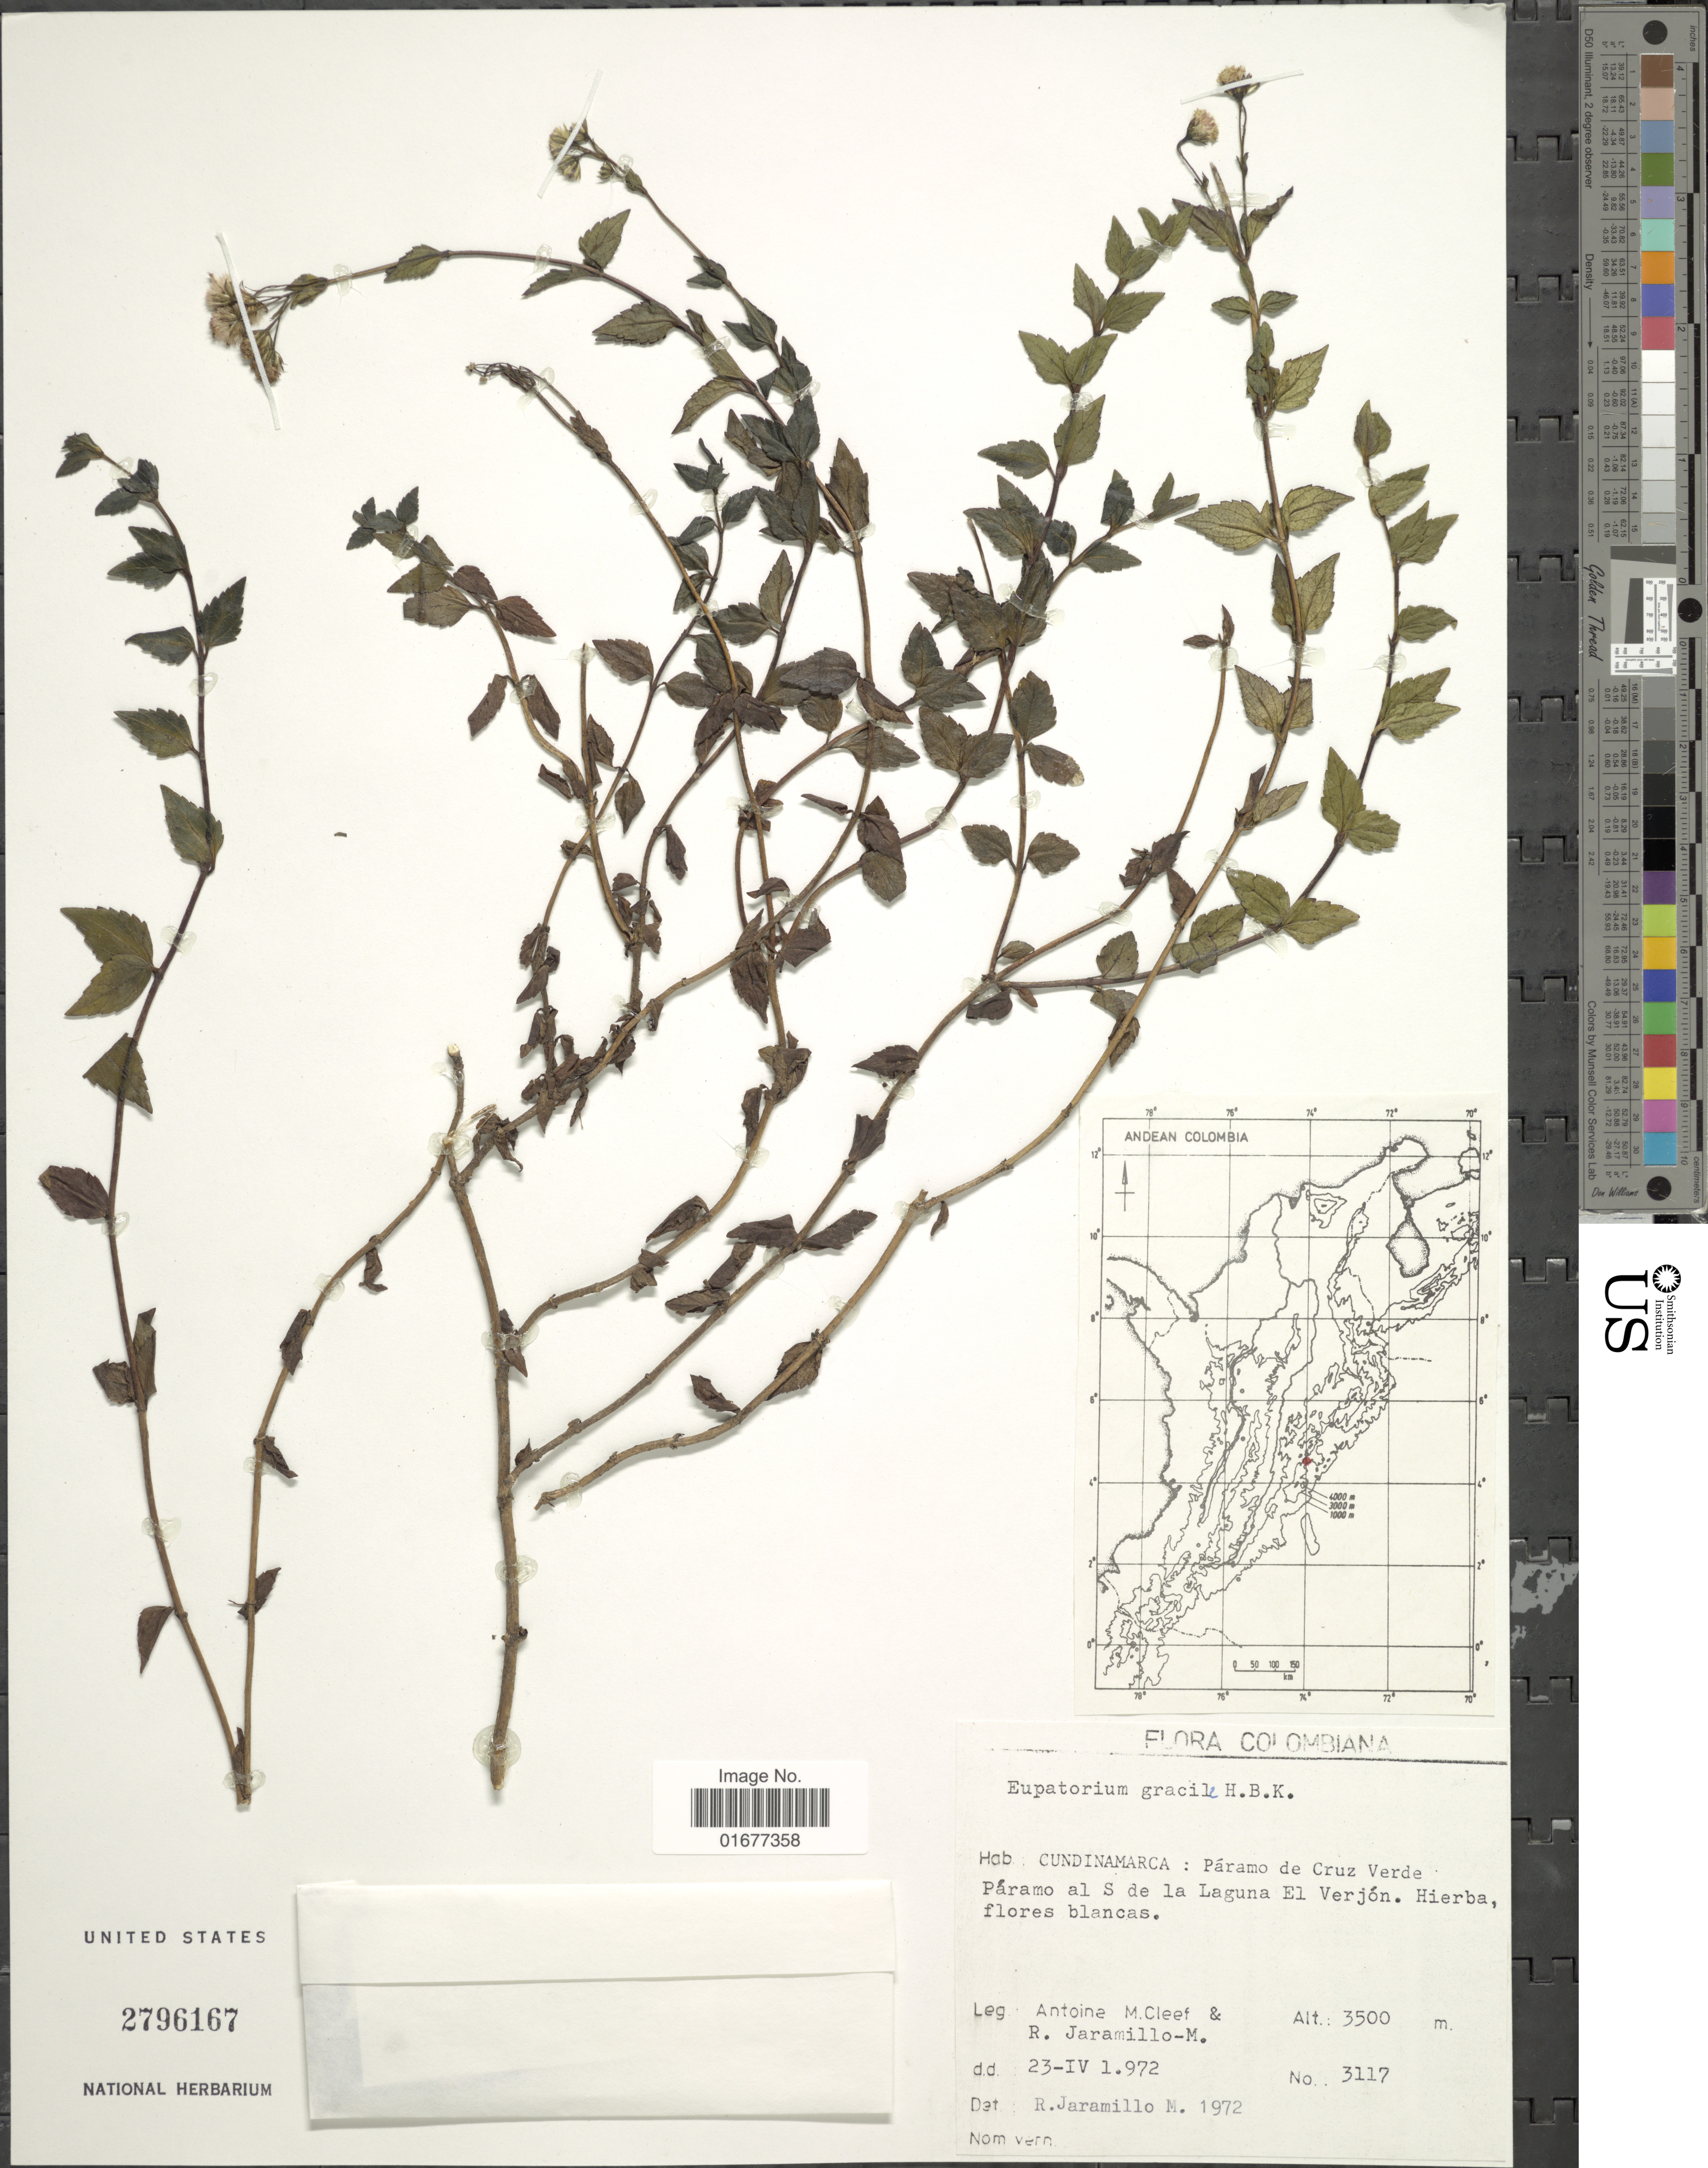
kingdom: Plantae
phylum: Tracheophyta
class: Magnoliopsida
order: Asterales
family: Asteraceae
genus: Ageratina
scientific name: Ageratina gracilis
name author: (Kunth) R.M. King & H. Rob.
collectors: A. M. Cleef & R. Jaramillo M.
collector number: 3117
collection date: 1972-04-23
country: Colombia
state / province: Cundinamarca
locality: Paramo de Cruz Verde, Paramo al S de la Laguna El Verjon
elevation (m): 3500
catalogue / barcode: US 2796167